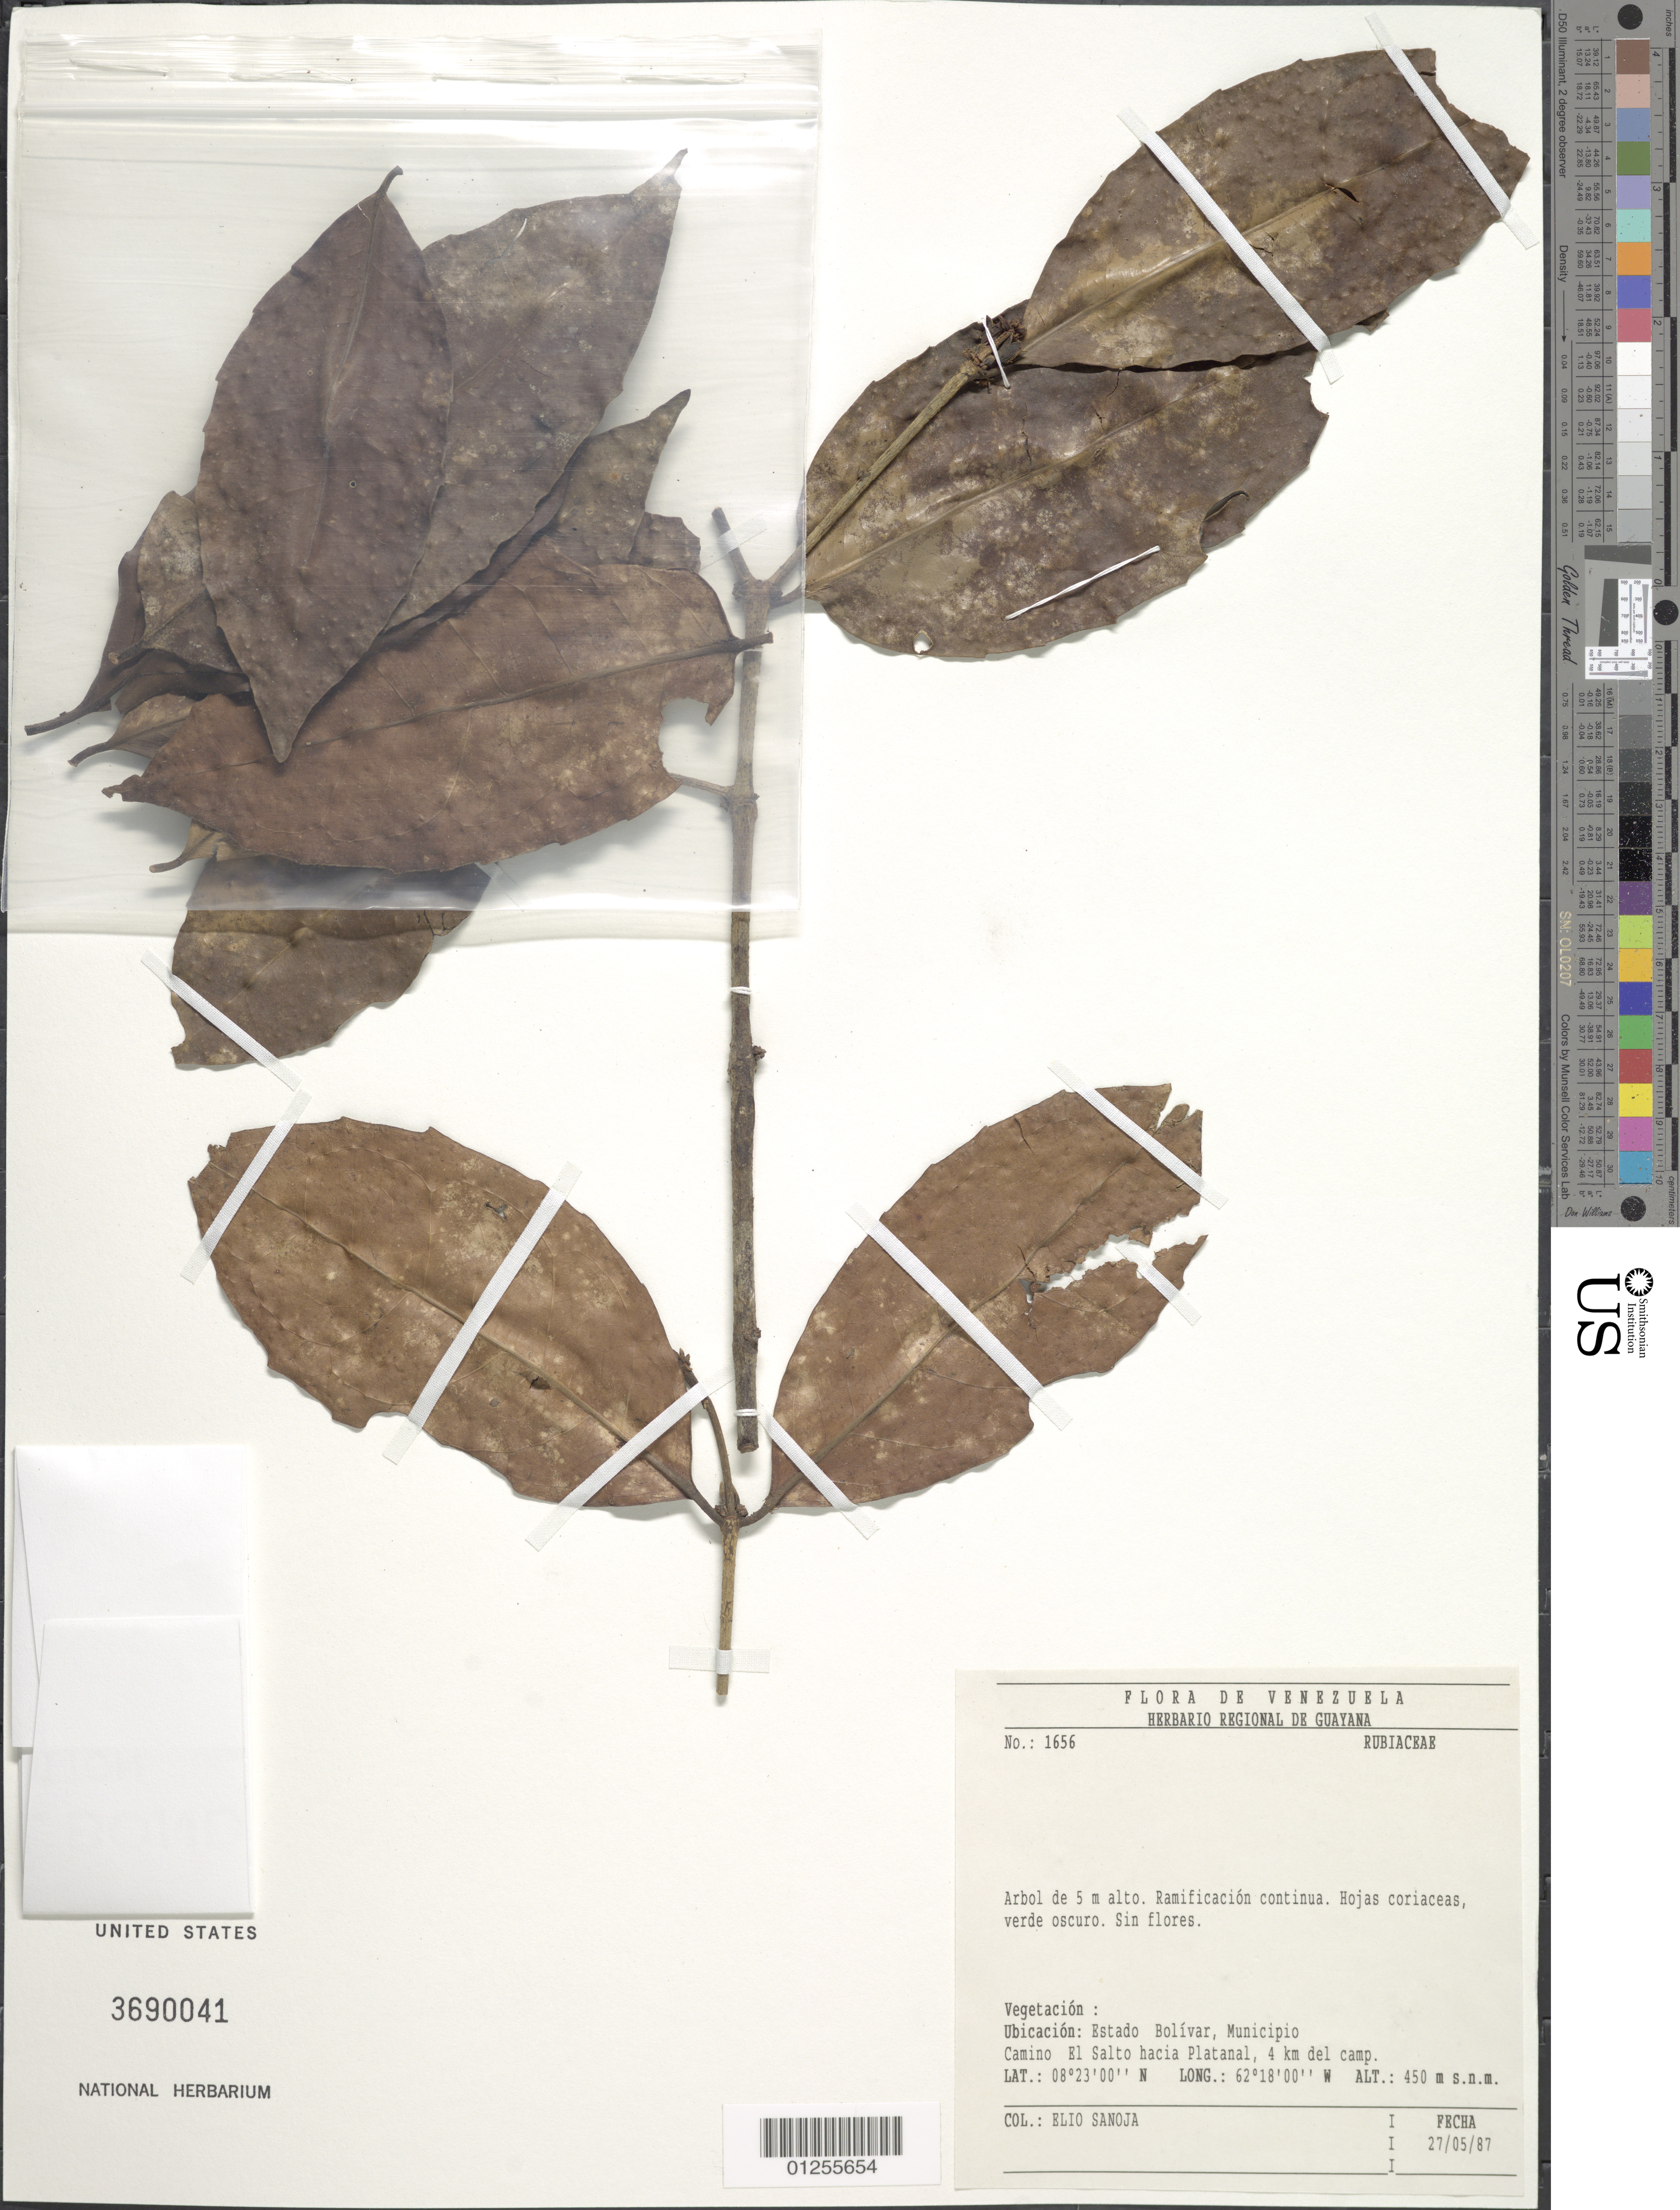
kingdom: Plantae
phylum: Tracheophyta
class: Magnoliopsida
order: Gentianales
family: Rubiaceae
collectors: E. Sanoja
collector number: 1656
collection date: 1987-05-27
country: Venezuela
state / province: Bolívar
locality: Camino El Salto hacia Platanal, 4 km del camp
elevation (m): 450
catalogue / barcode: US 3690041